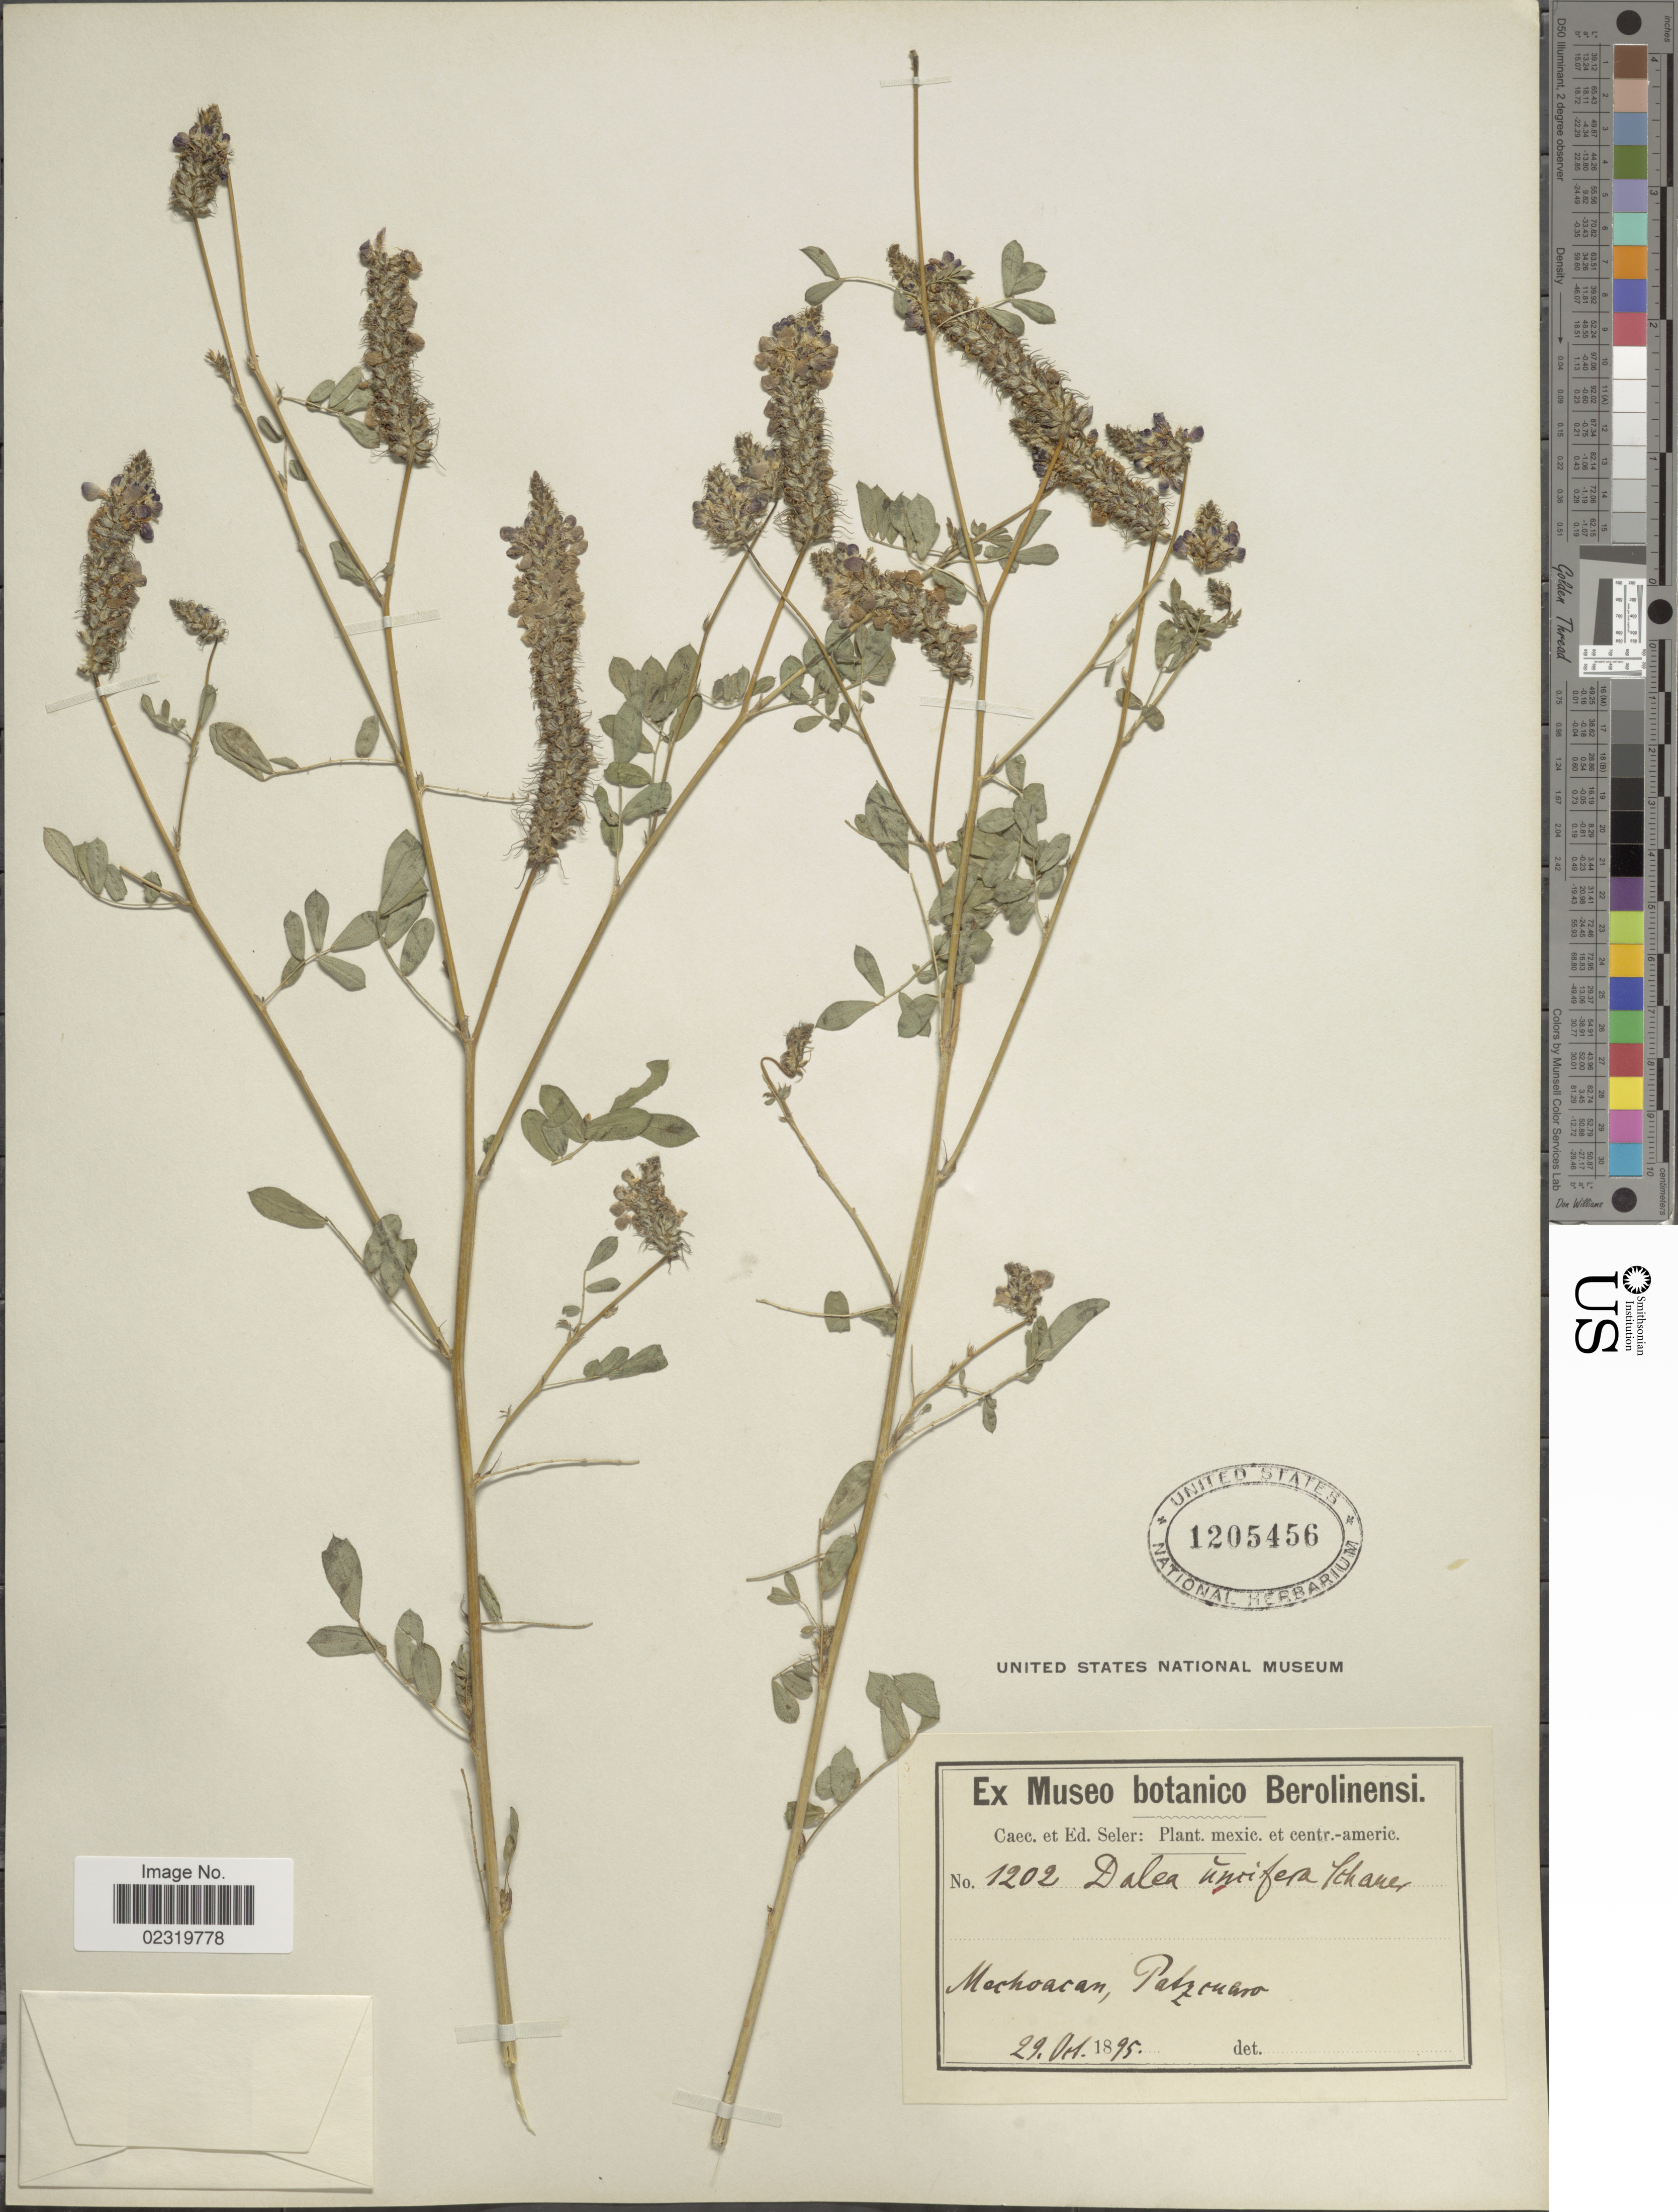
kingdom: Plantae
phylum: Tracheophyta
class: Magnoliopsida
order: Fabales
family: Fabaceae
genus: Dalea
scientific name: Dalea obovatifolia var. obovatifolia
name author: Ortega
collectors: C. Seler & E. G. Seler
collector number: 1202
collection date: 1895-10-29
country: Mexico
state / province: Michoacán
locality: Patzcuaro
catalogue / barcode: US 1205456